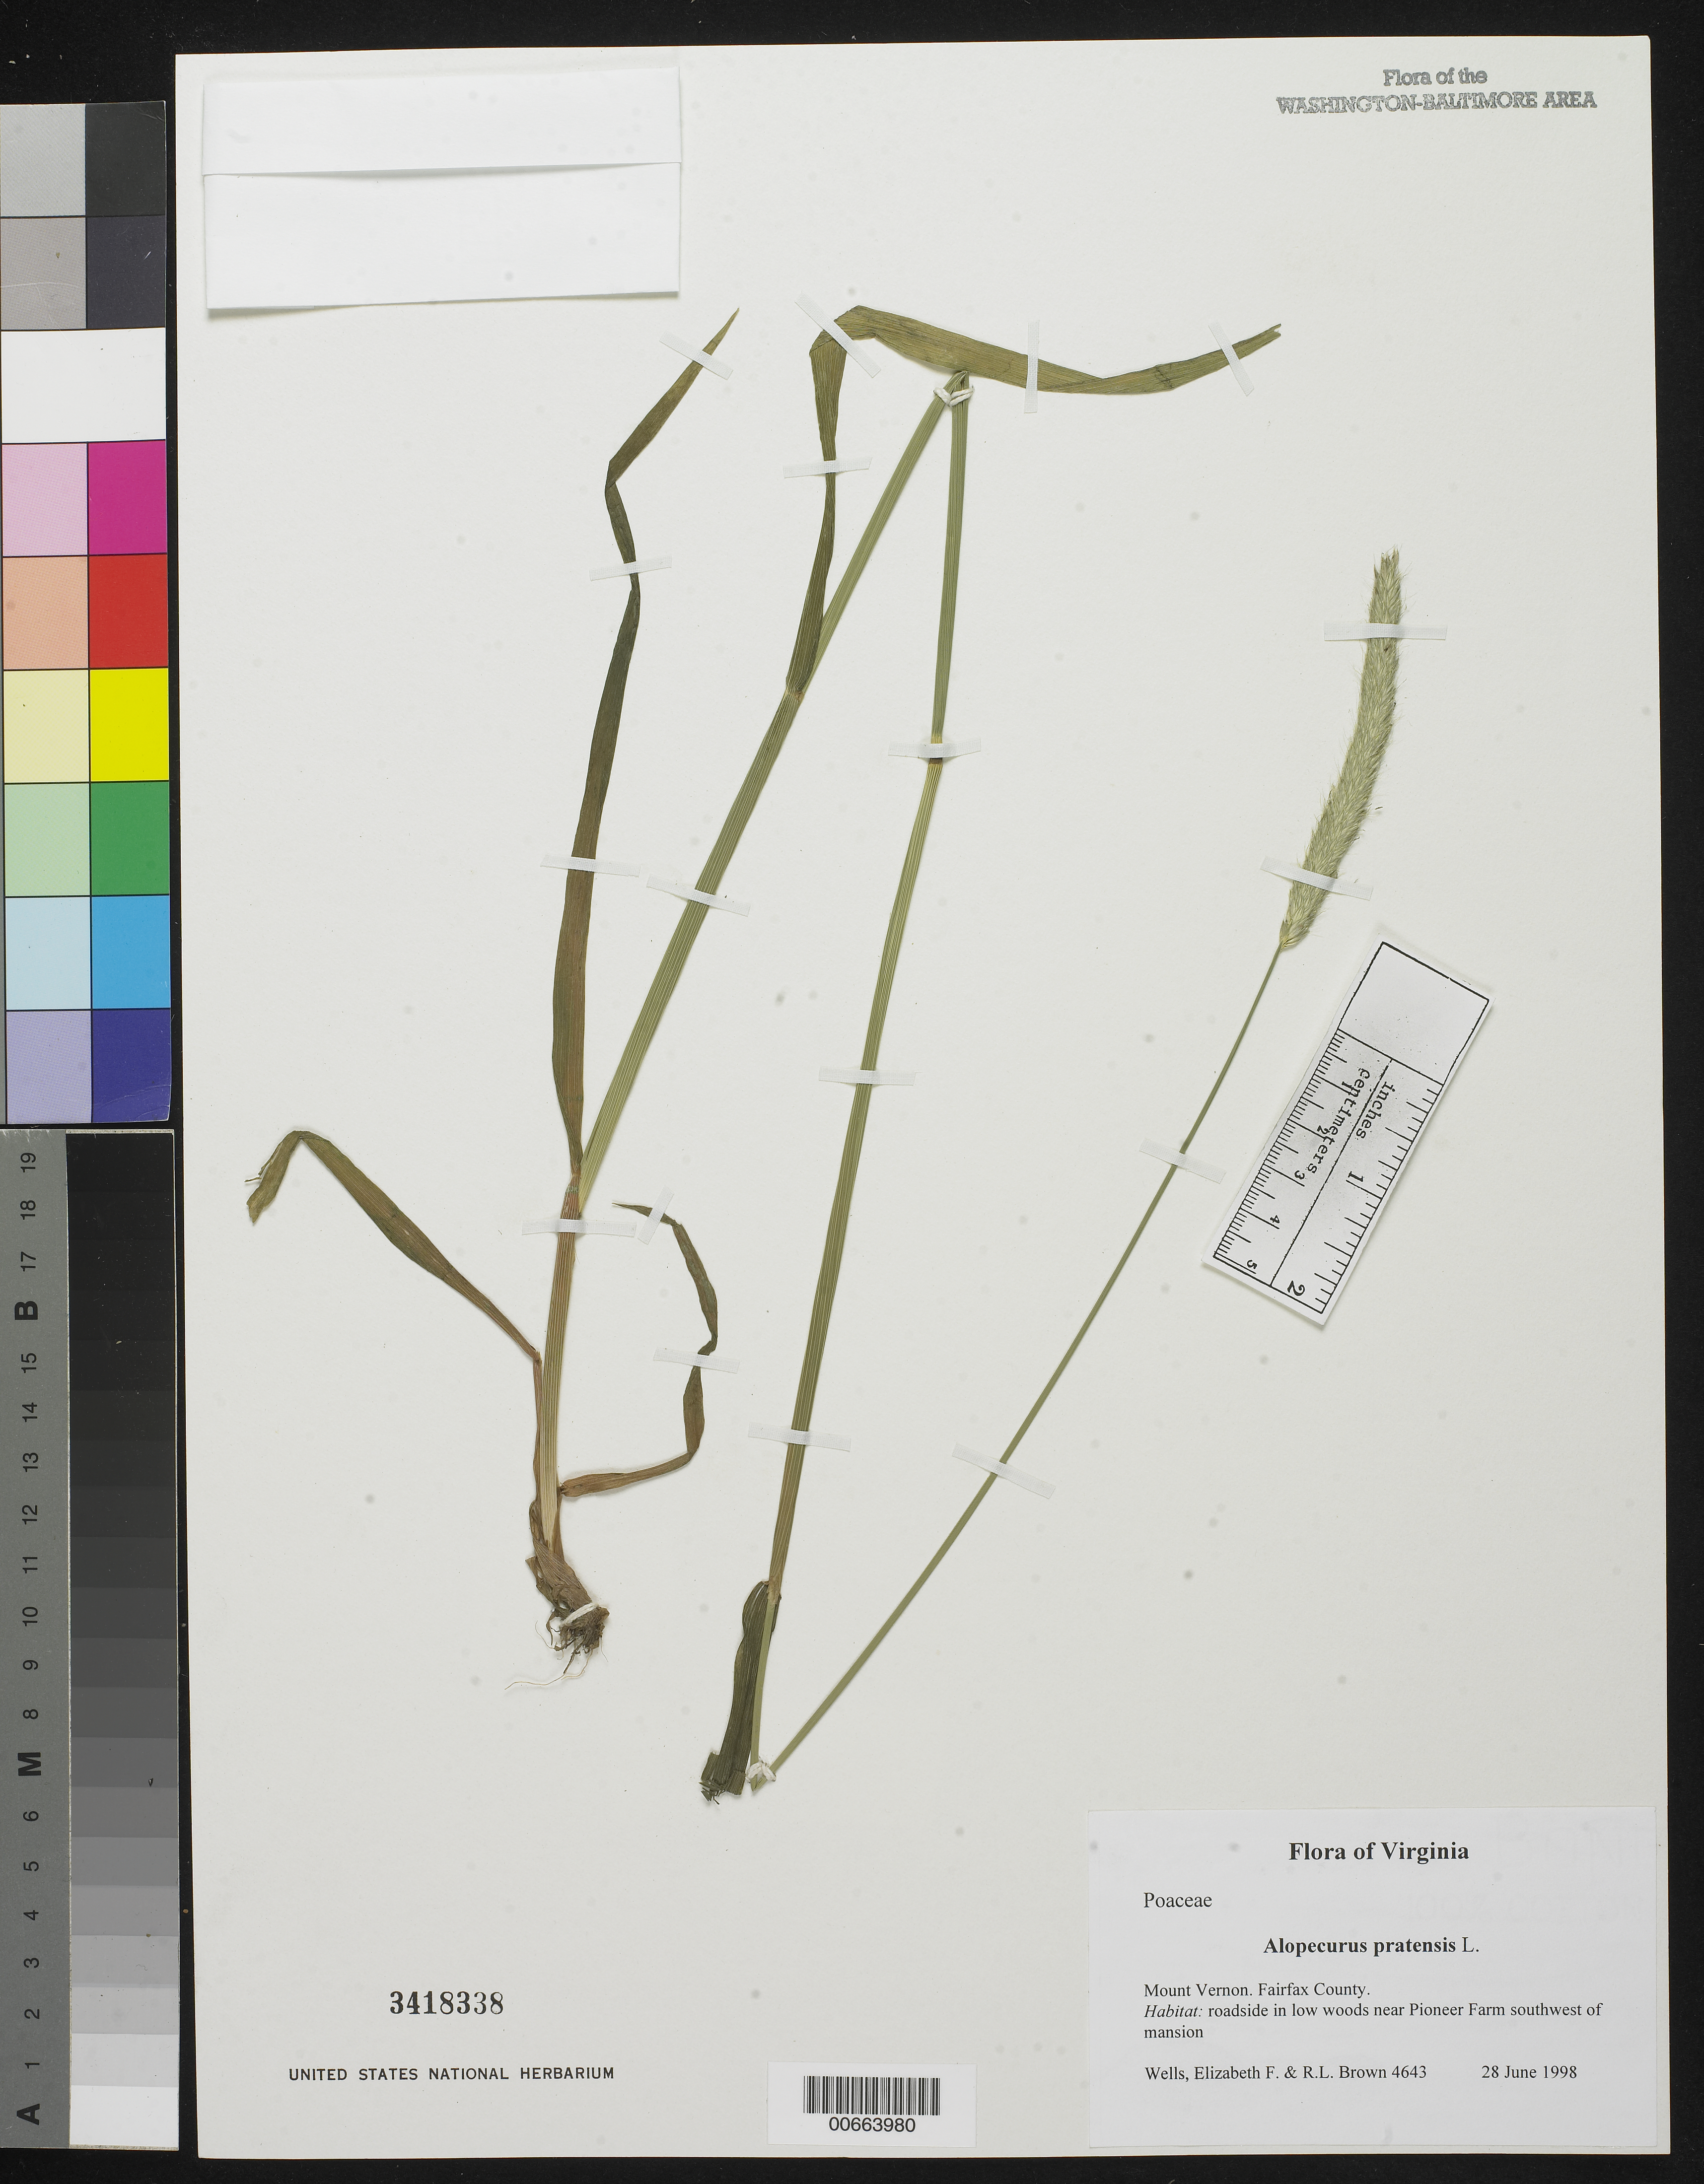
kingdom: Plantae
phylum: Tracheophyta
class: Liliopsida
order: Poales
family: Poaceae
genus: Phleum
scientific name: Phleum pratense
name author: L.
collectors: E. F. Wells & R. L. Brown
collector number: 4643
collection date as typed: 28 Jun 1998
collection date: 1998-06-28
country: United States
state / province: Virginia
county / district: Fairfax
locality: Mount Vernon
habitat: forest edge along gravel road near Pioneer Farm southwest of mansion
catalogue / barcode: US 3418338